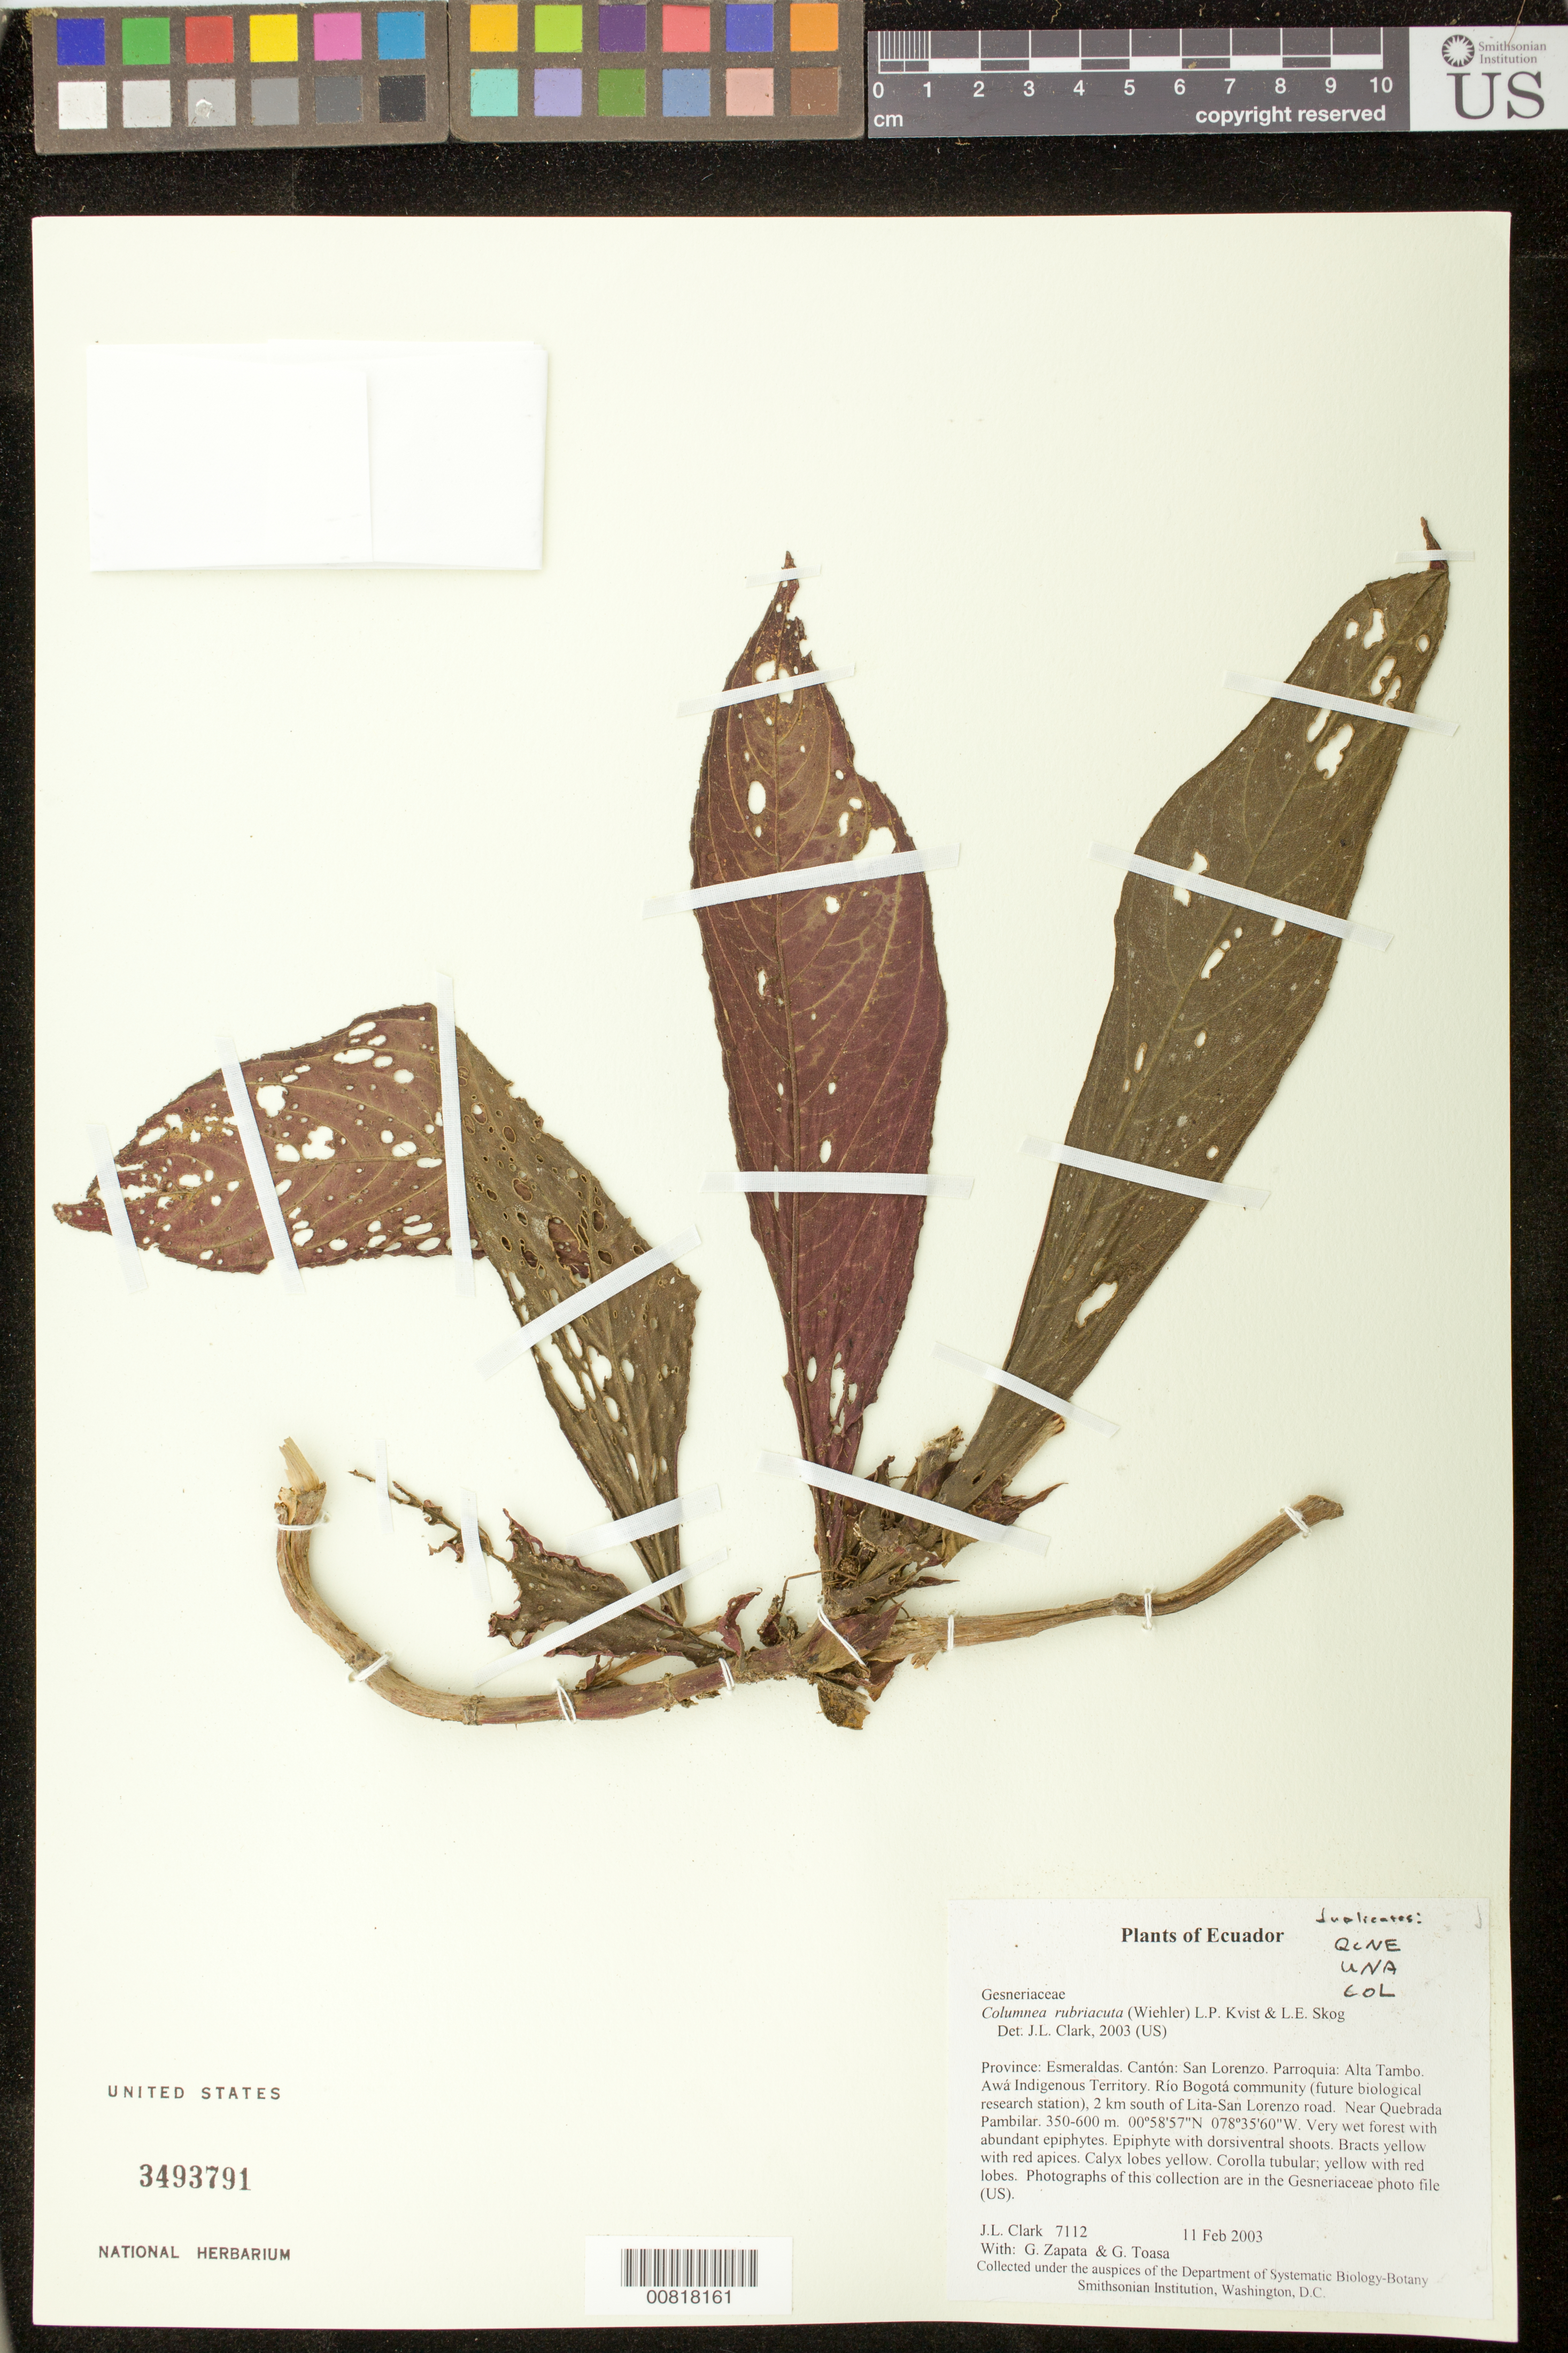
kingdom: Plantae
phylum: Tracheophyta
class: Magnoliopsida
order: Lamiales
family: Gesneriaceae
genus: Columnea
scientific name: Columnea rubriacuta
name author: (Wiehler) L.P. Kvist & L.E. Skog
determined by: Clark, J. L., (SEL), The Marie Selby Botanical Garden (UNITED STATES)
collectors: J. L. Clark, G. Zapata & G. Toasa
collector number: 7112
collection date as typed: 11 Feb 2003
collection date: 2003-02-11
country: Ecuador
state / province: Esmeraldas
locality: San Lorenzo. Parroquia: Alta Tambo. Awá Indigenous Territory. Río Bogotá community (future biological research station), 2 km south of Lita-San Lorenzo road. Near Quebrada Pambilar.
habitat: Very wet forest with abundant epiphytes.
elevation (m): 350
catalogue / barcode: US 3493791